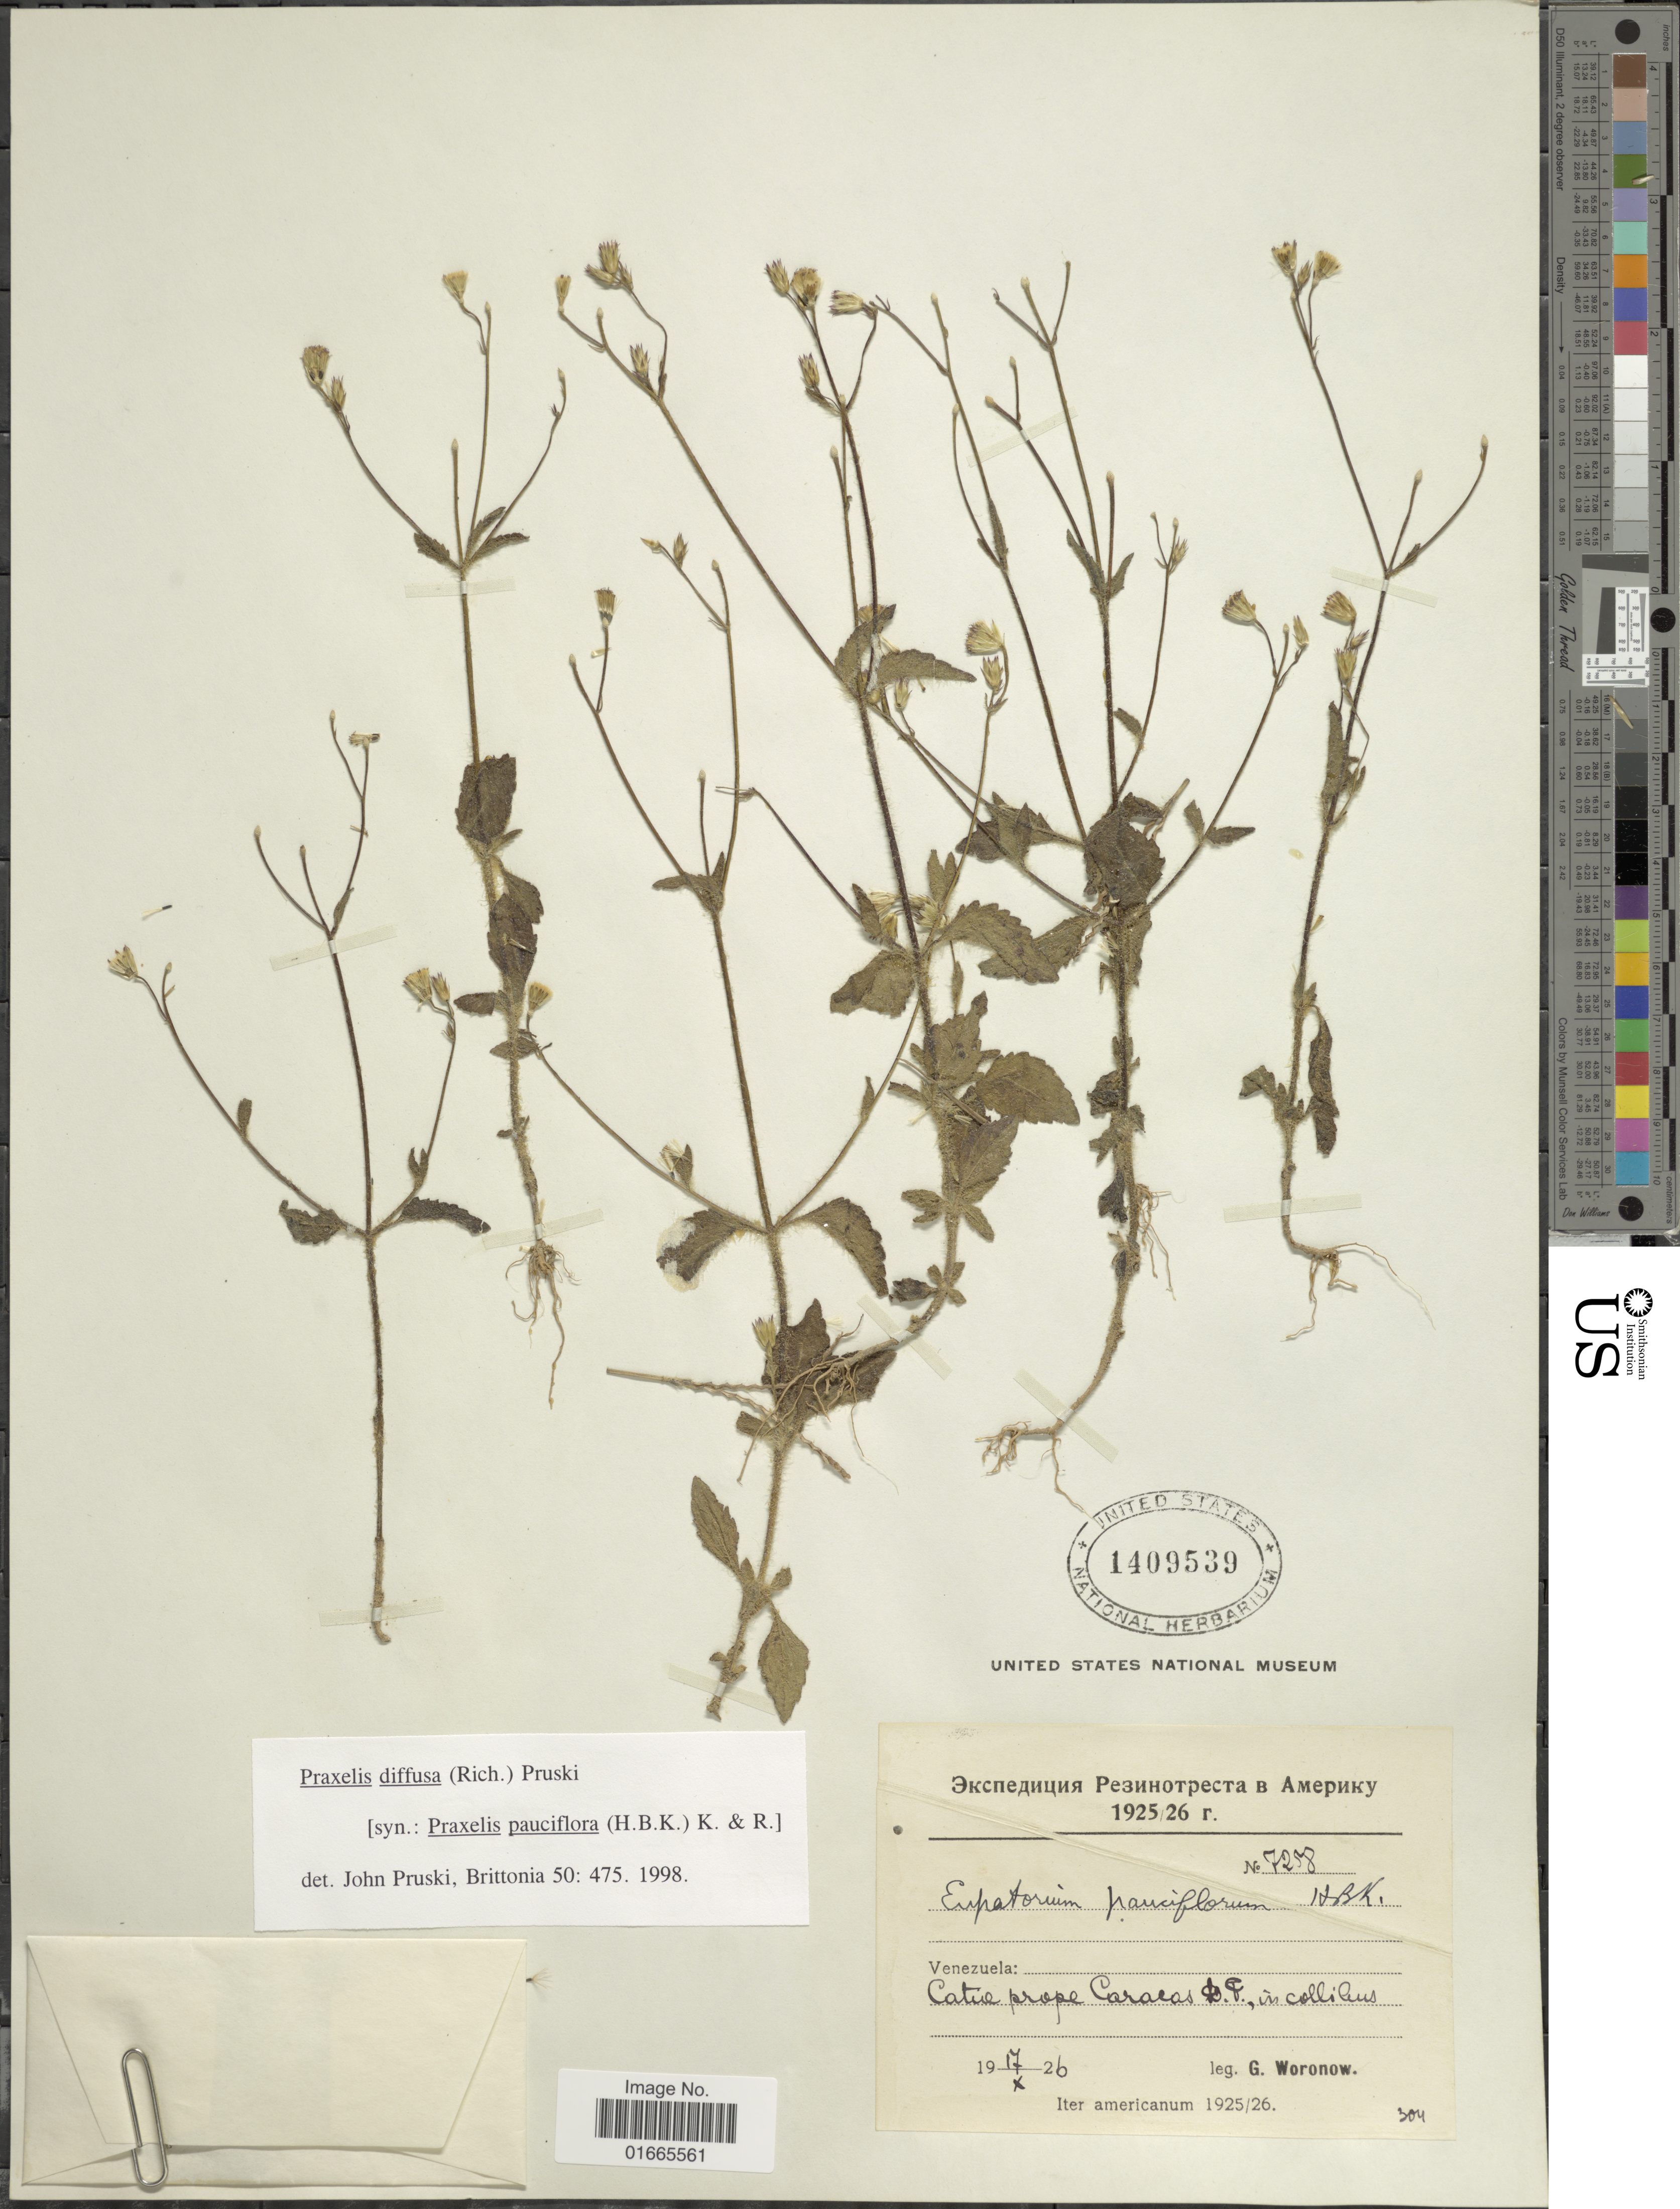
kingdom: Plantae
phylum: Tracheophyta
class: Magnoliopsida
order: Asterales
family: Asteraceae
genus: Praxelis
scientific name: Praxelis diffusa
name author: (Rich.) Pruski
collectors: G. Woronow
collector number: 7258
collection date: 1926-10-17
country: Venezuela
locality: Catia prope Caracas, D.F.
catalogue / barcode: US 1409539